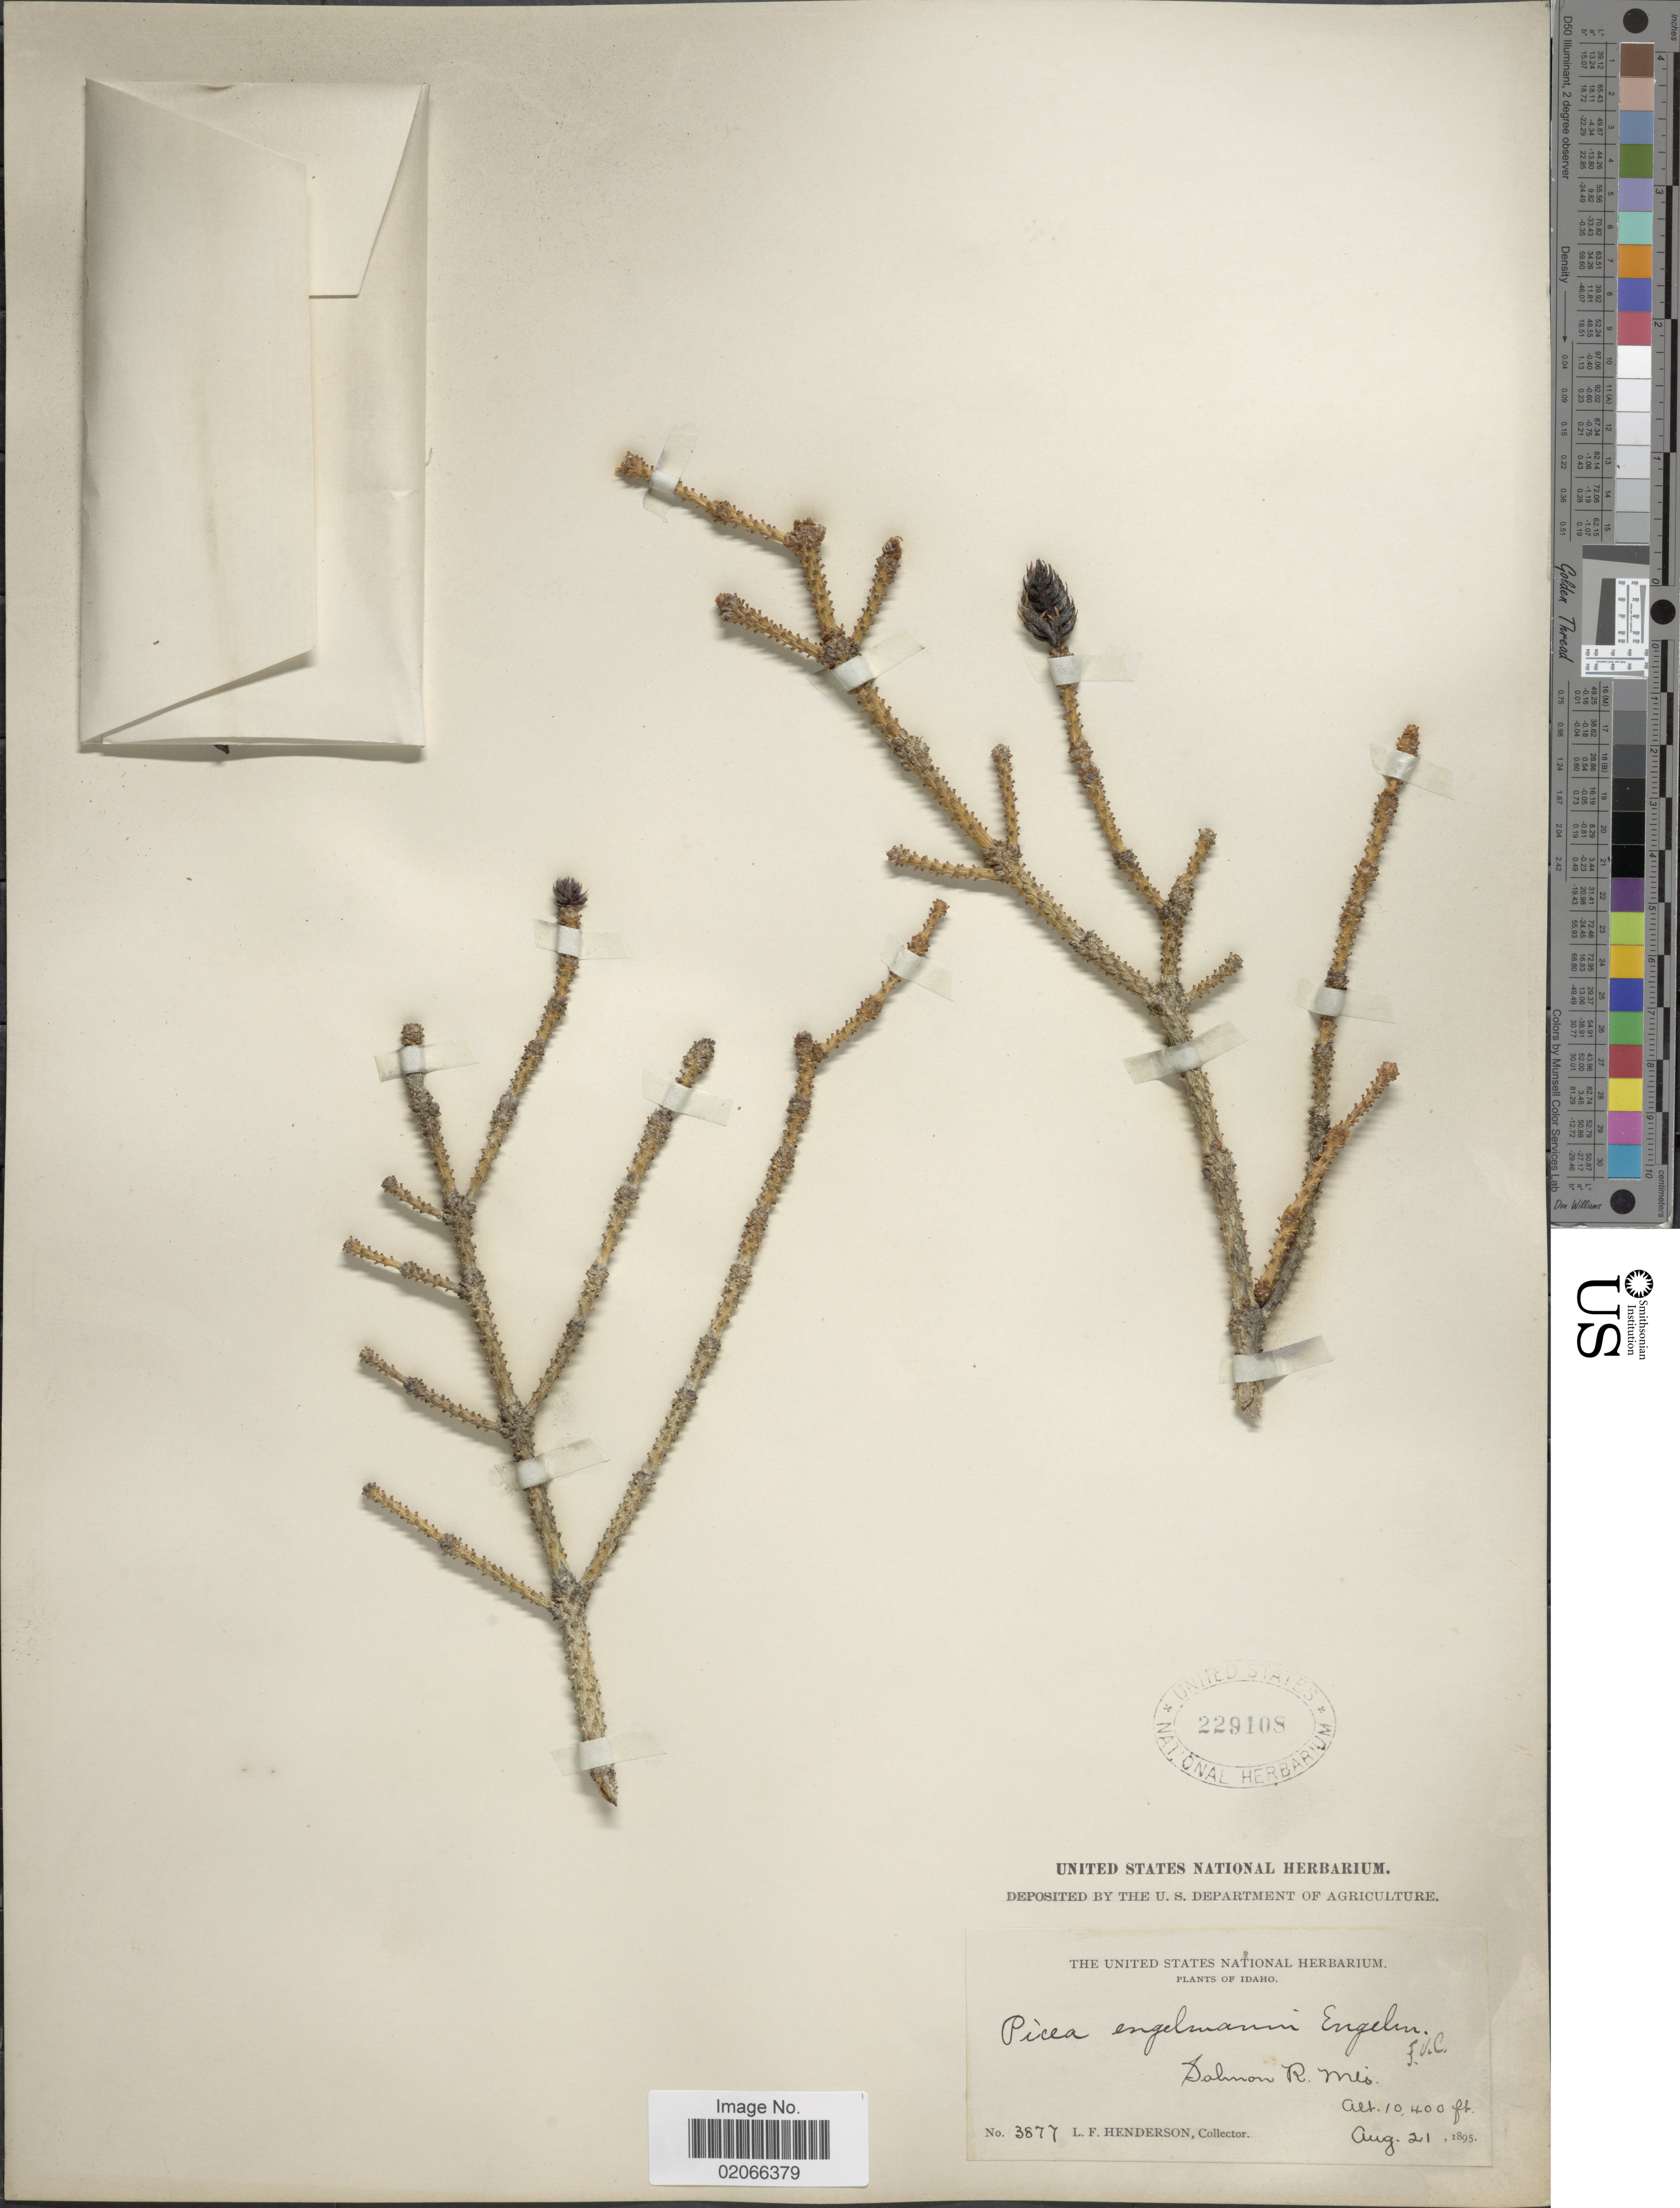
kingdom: Plantae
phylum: Tracheophyta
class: Pinopsida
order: Pinales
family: Pinaceae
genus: Picea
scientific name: Picea engelmannii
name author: Parry ex Engelm.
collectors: L. Henderson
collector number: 3877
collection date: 1895-08-21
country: United States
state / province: Idaho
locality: Salmon R. Mts.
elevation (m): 3170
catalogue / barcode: US 229108